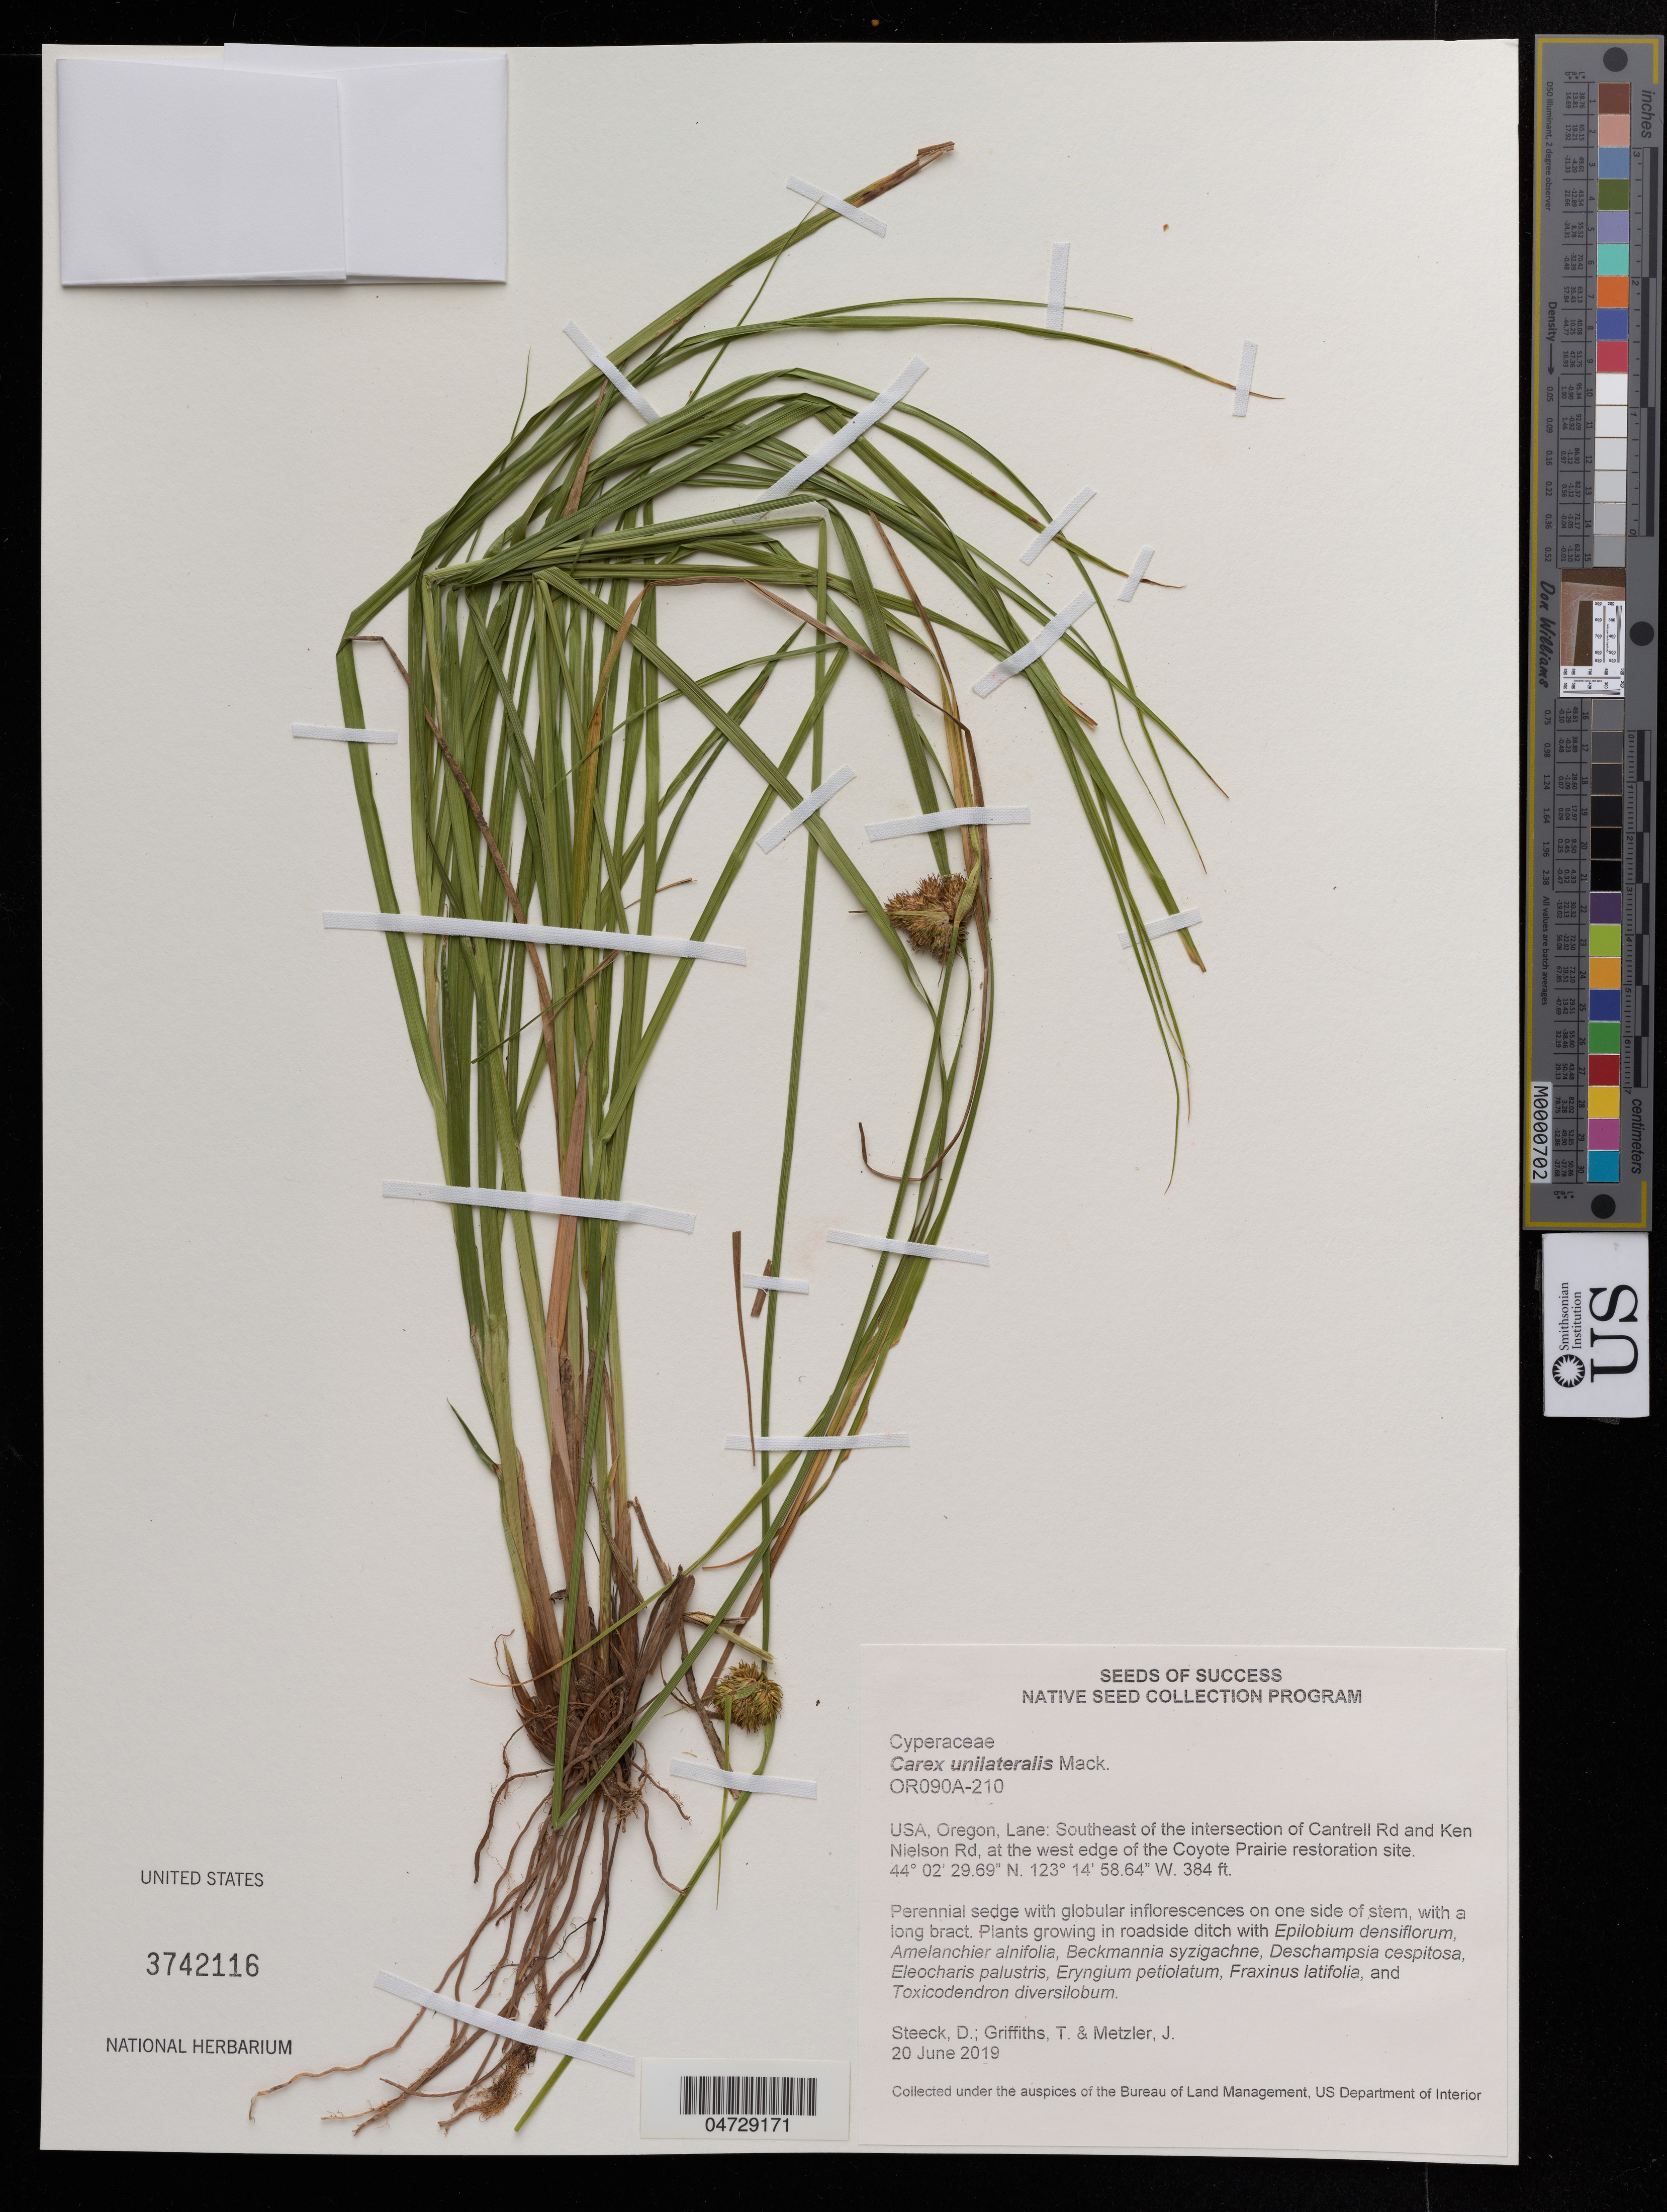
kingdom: Plantae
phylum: Tracheophyta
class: Liliopsida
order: Poales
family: Cyperaceae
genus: Carex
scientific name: Carex unilateralis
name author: Mack.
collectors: D. Steeck, T. Griffith & J. Metzler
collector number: OR090A-210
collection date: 2019-06-20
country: United States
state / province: Oregon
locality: Lane: Southeast of the intersection of Cantrell Rd and Ken Nielson Rd, at the west edge of the Coyote Prairie restoration site.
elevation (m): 117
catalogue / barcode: US 3742116